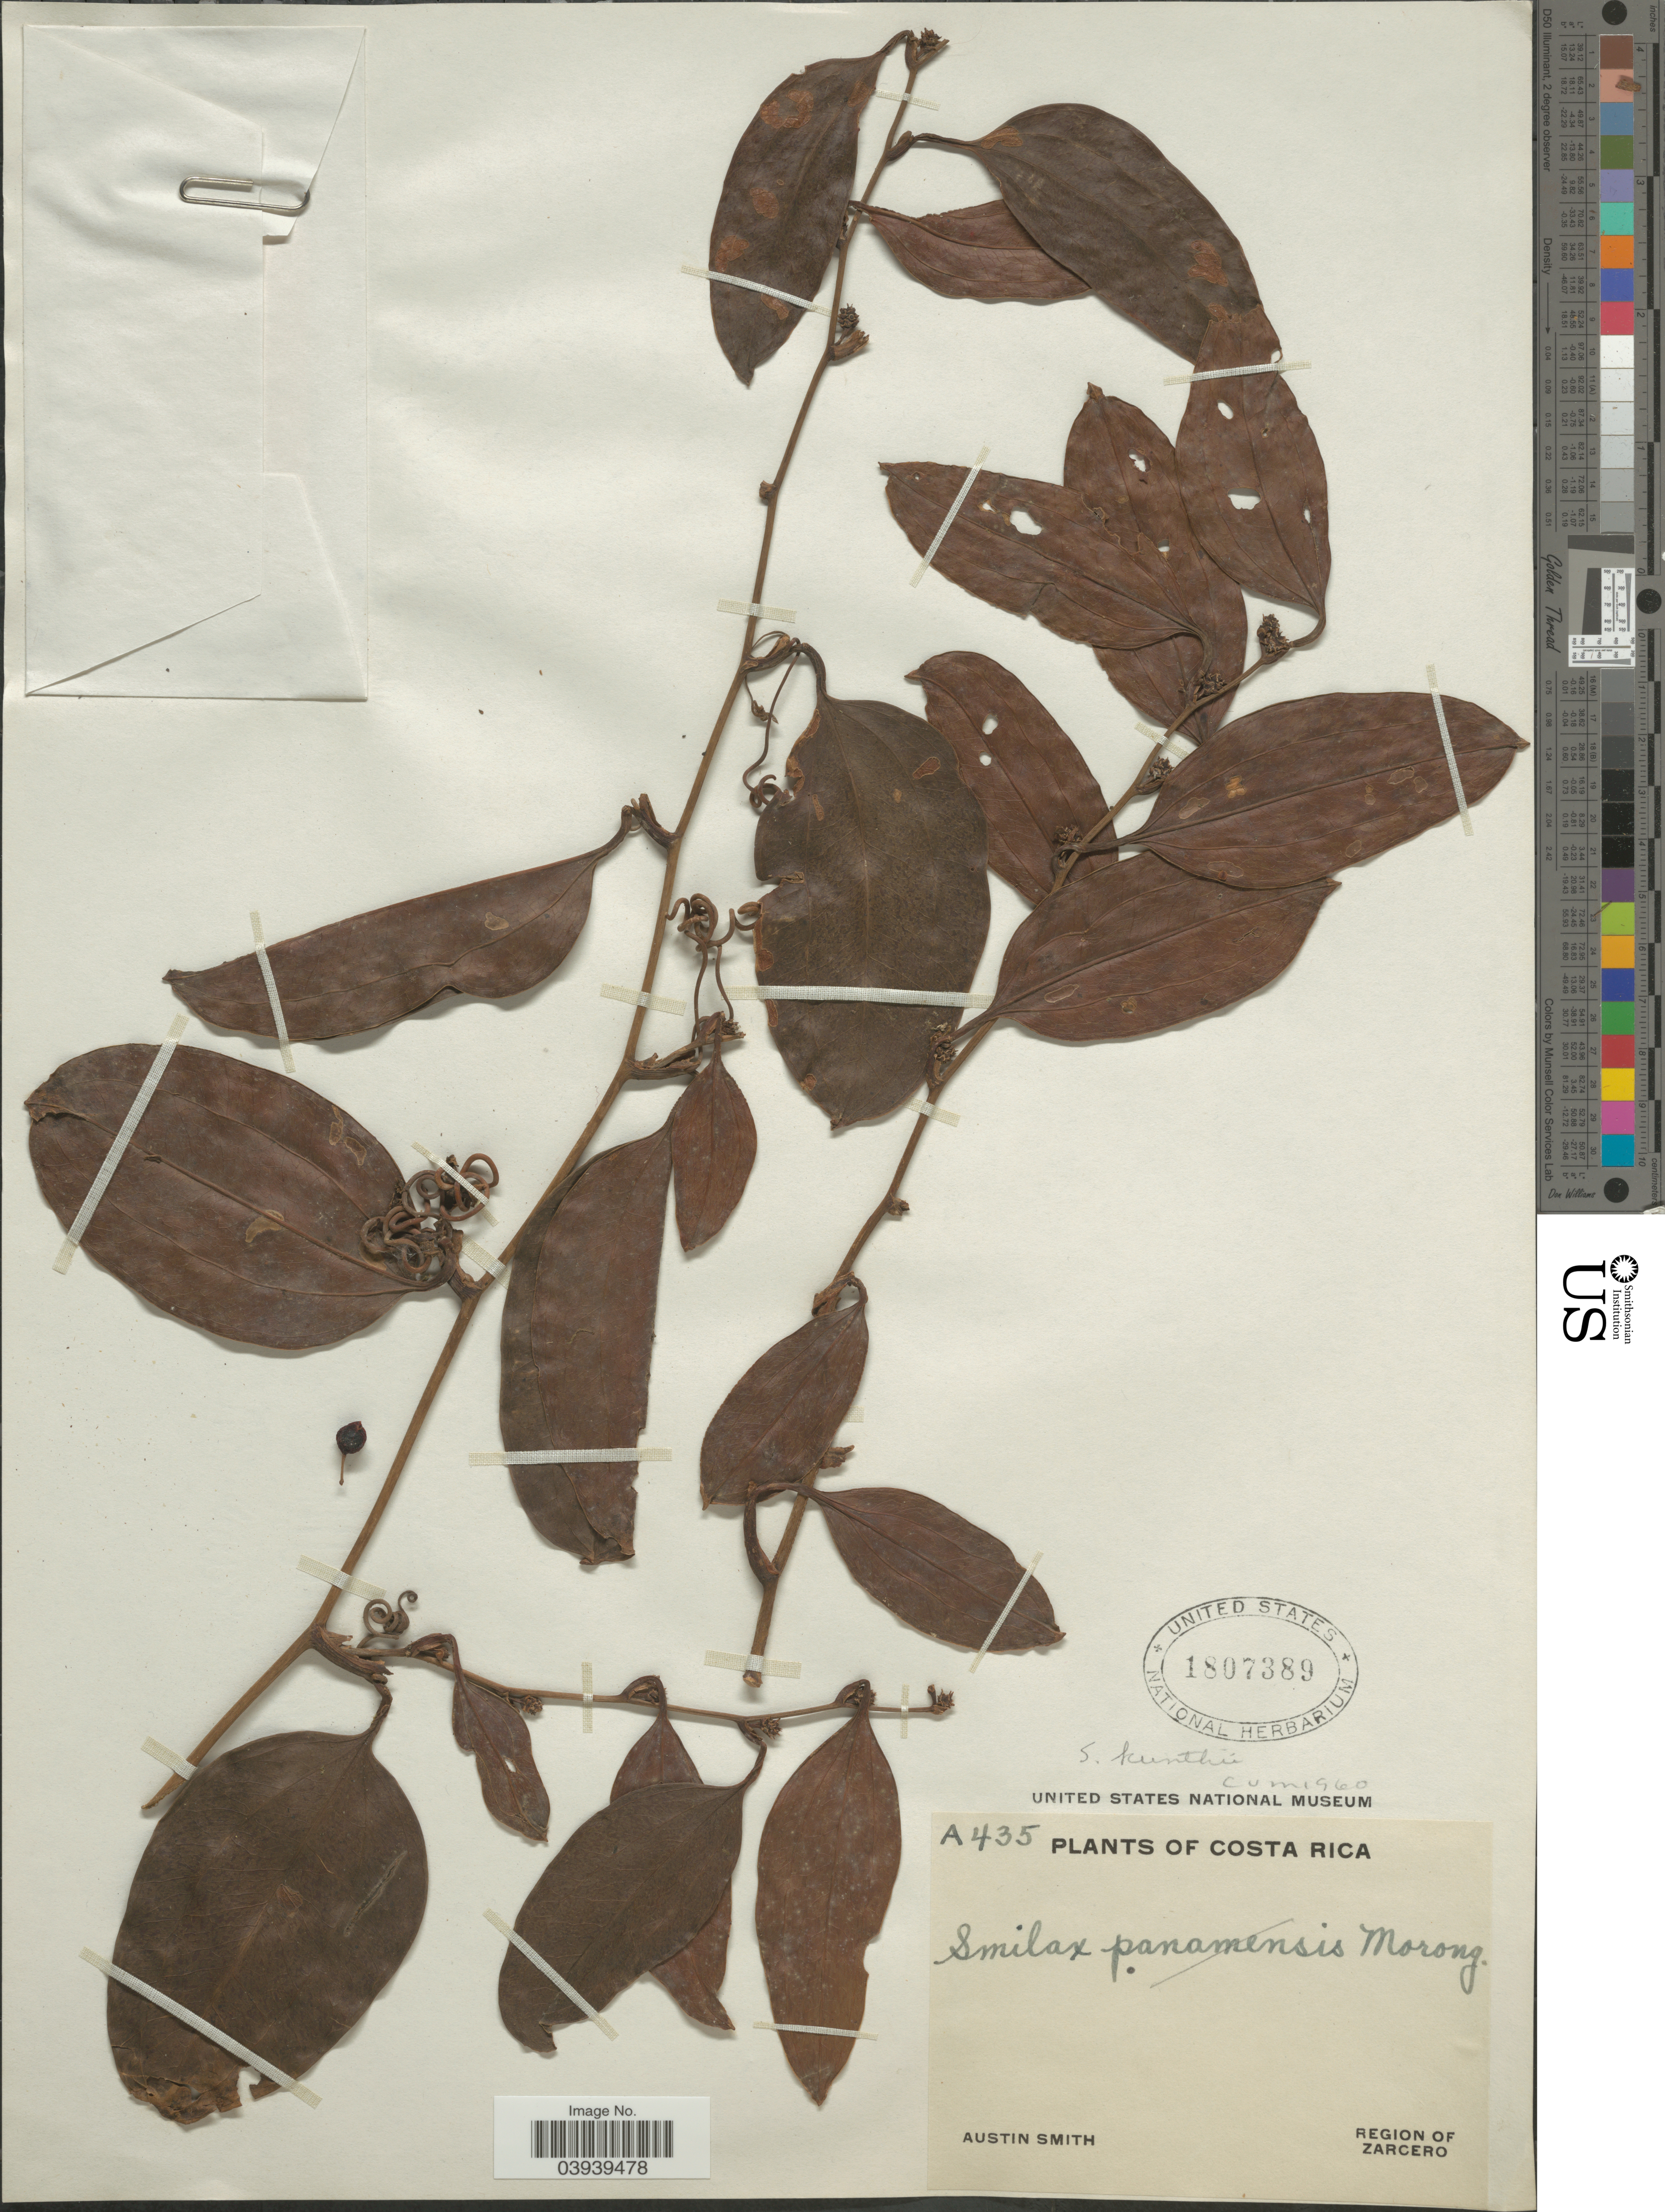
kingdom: Plantae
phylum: Tracheophyta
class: Liliopsida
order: Liliales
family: Smilacaceae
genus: Smilax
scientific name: Smilax kunthii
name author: Killip & C.V. Morton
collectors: Aust P. Smith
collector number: A435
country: Costa Rica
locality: Region of Zarcero.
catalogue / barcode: US 1807389